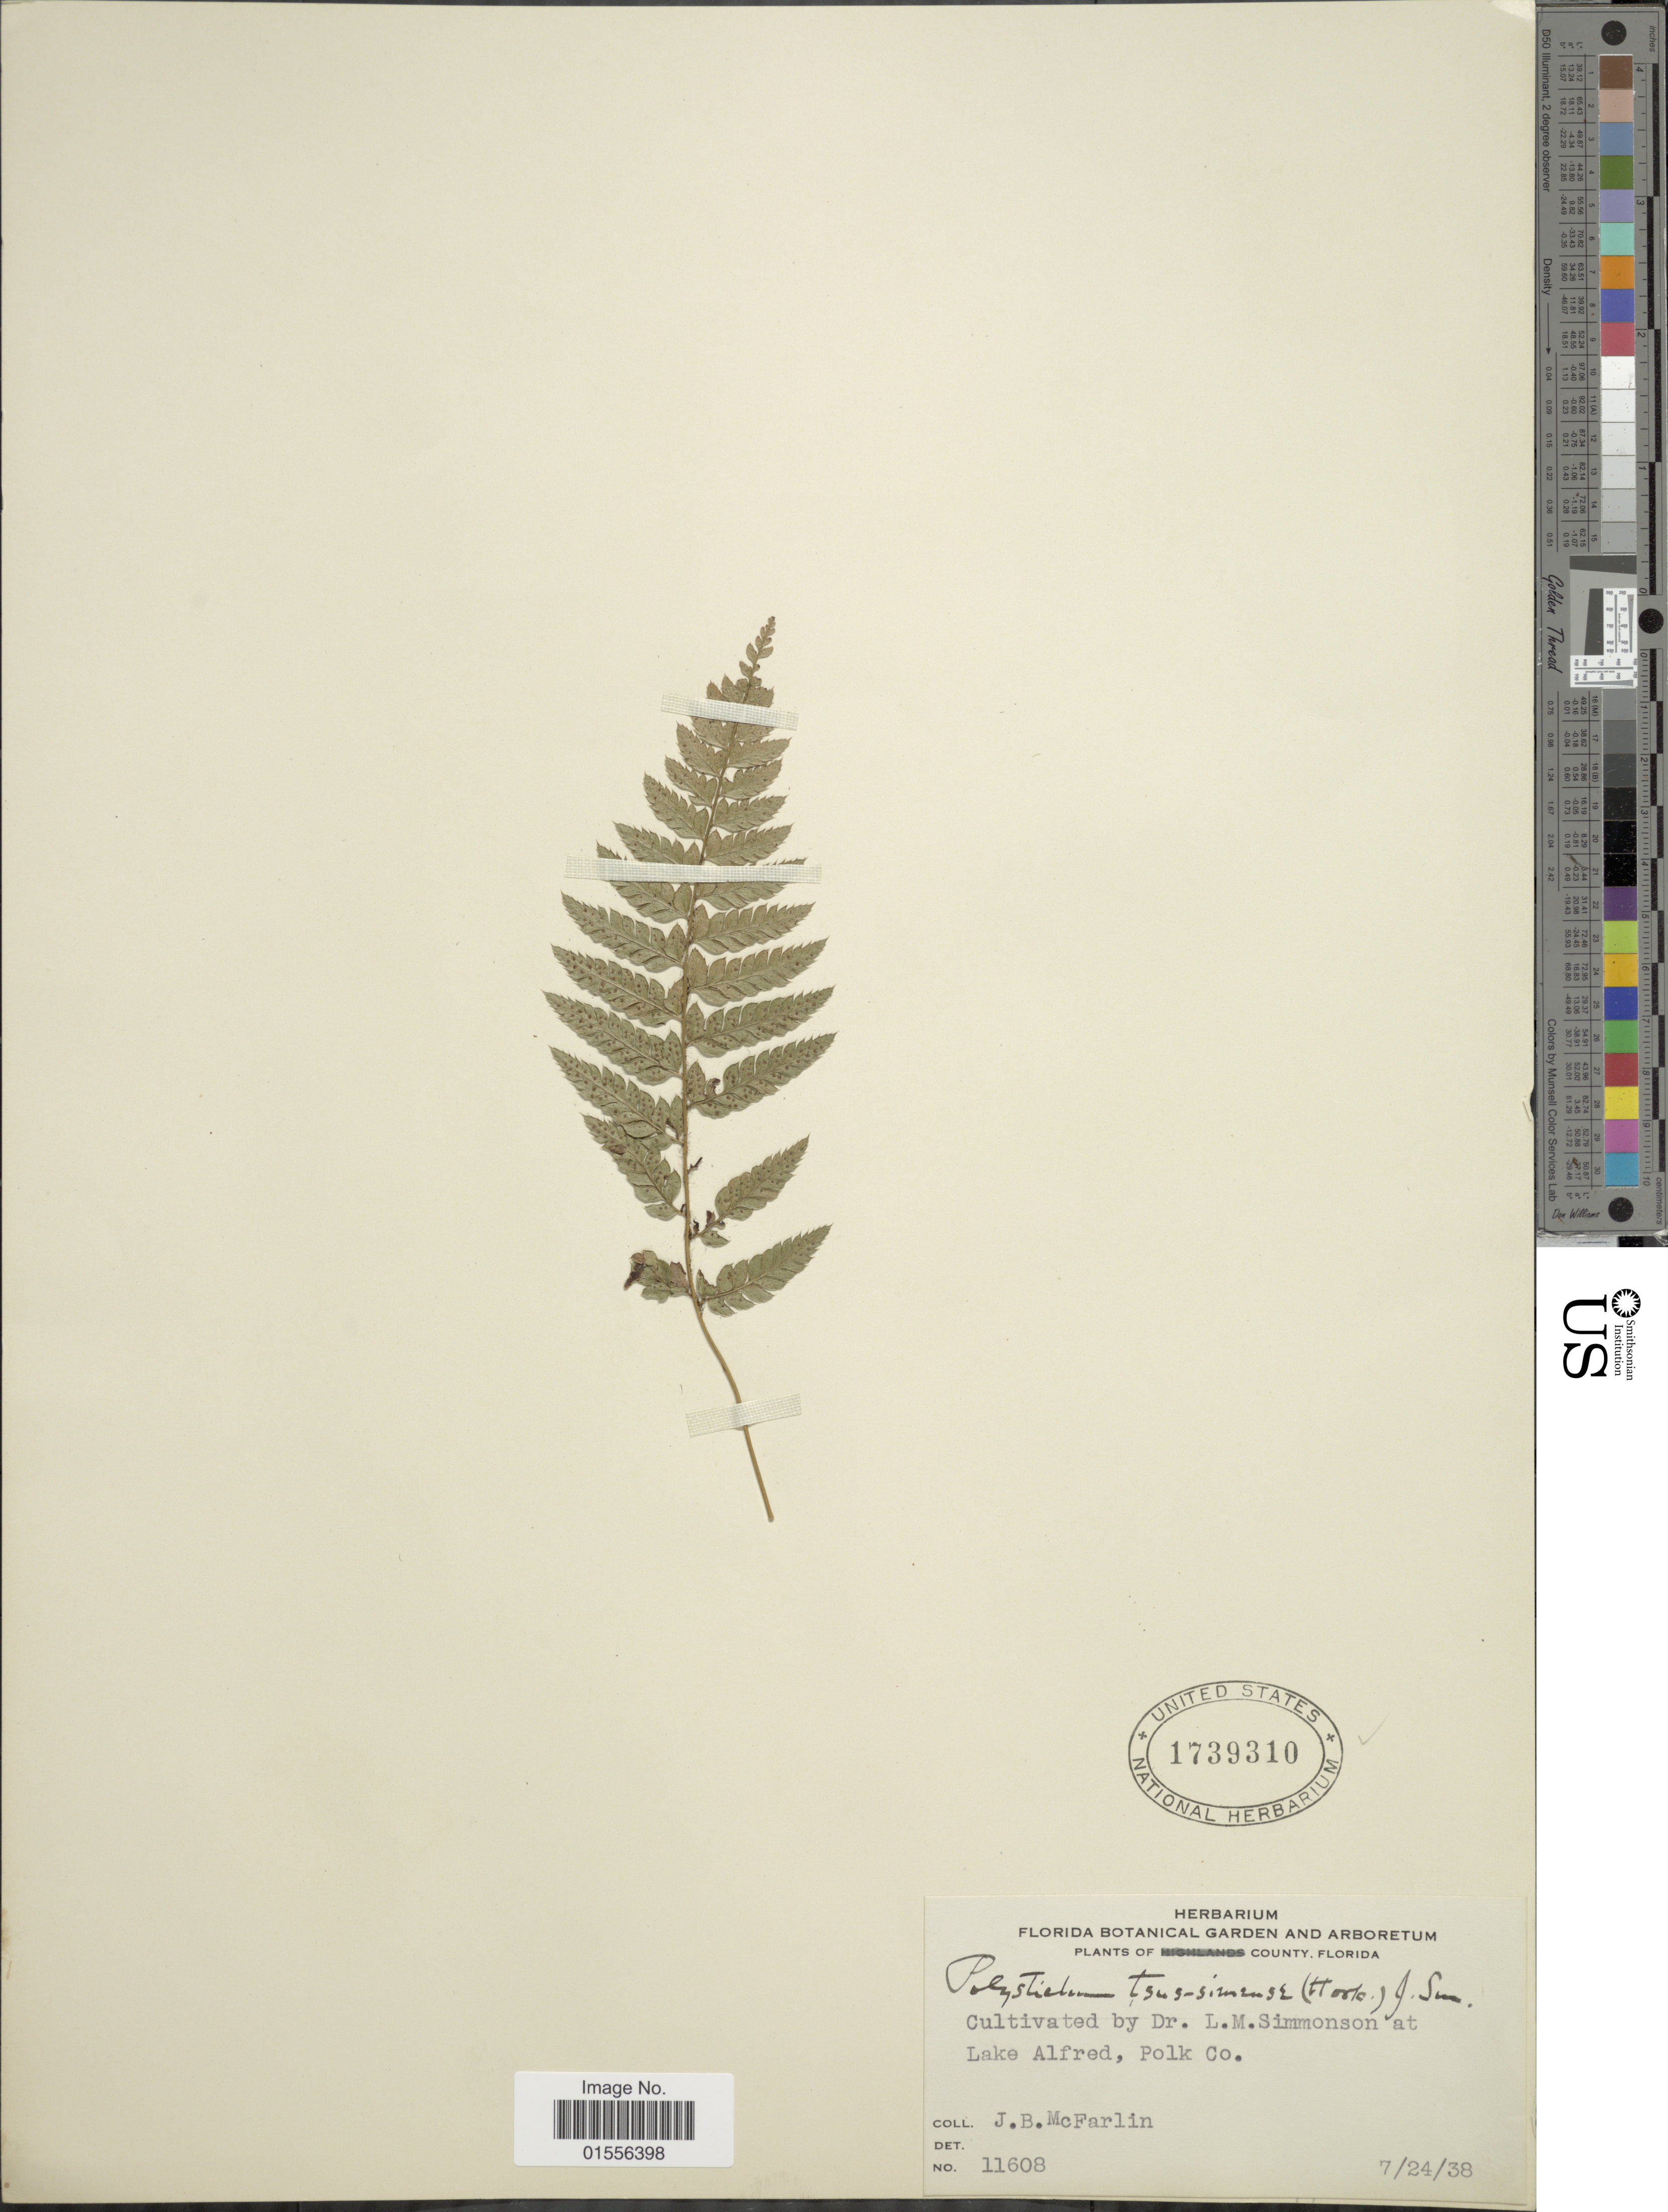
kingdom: Plantae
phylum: Tracheophyta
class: Polypodiopsida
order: Polypodiales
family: Dryopteridaceae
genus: Polystichum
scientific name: Polystichum tsus-simense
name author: (Hook.) J. Sm.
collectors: J. McFarlin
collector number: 11608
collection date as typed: Transcribed d/m/y: 24/7/38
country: United States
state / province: Florida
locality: Lake Alfred, Polk Co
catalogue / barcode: US 1739310